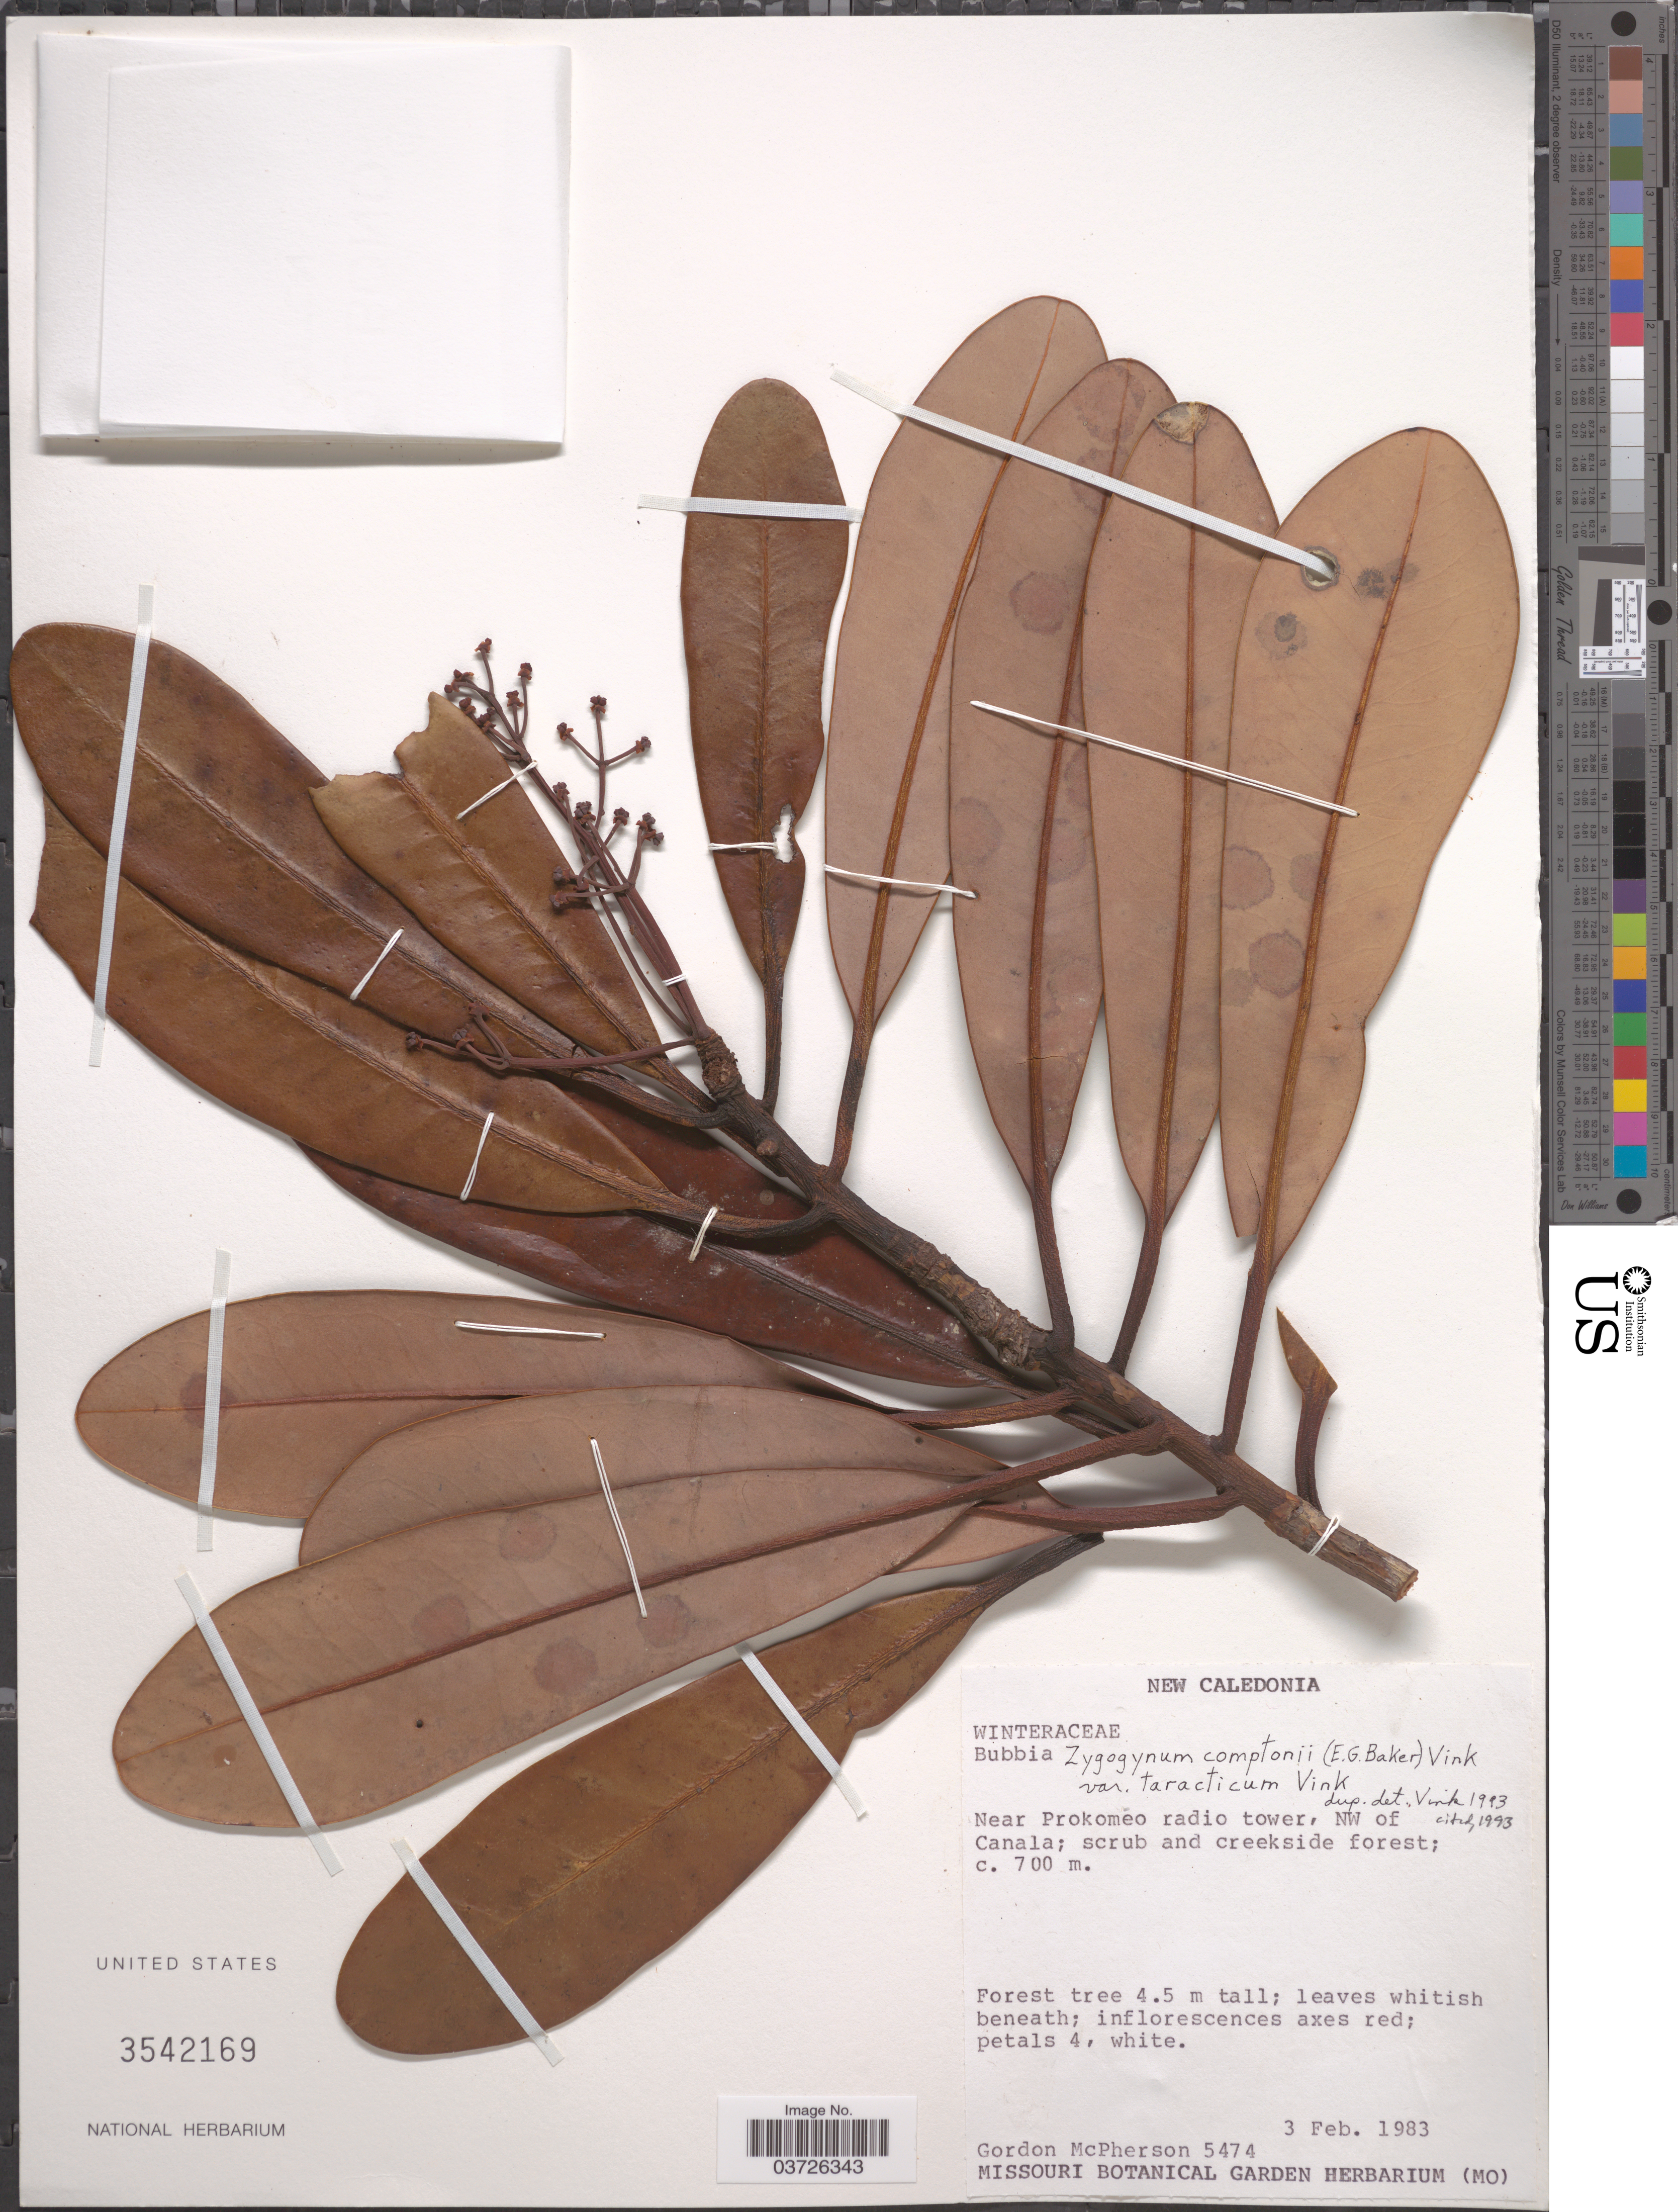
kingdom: Plantae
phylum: Tracheophyta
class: Magnoliopsida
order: Canellales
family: Winteraceae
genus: Zygogynum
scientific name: Zygogynum comptonii var. taracticum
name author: Vink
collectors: G. D. McPherson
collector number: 5474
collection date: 1983-02-03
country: New Caledonia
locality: Near Prokoméo radio tower, NW of Canala.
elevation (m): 700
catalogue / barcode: US 3542169